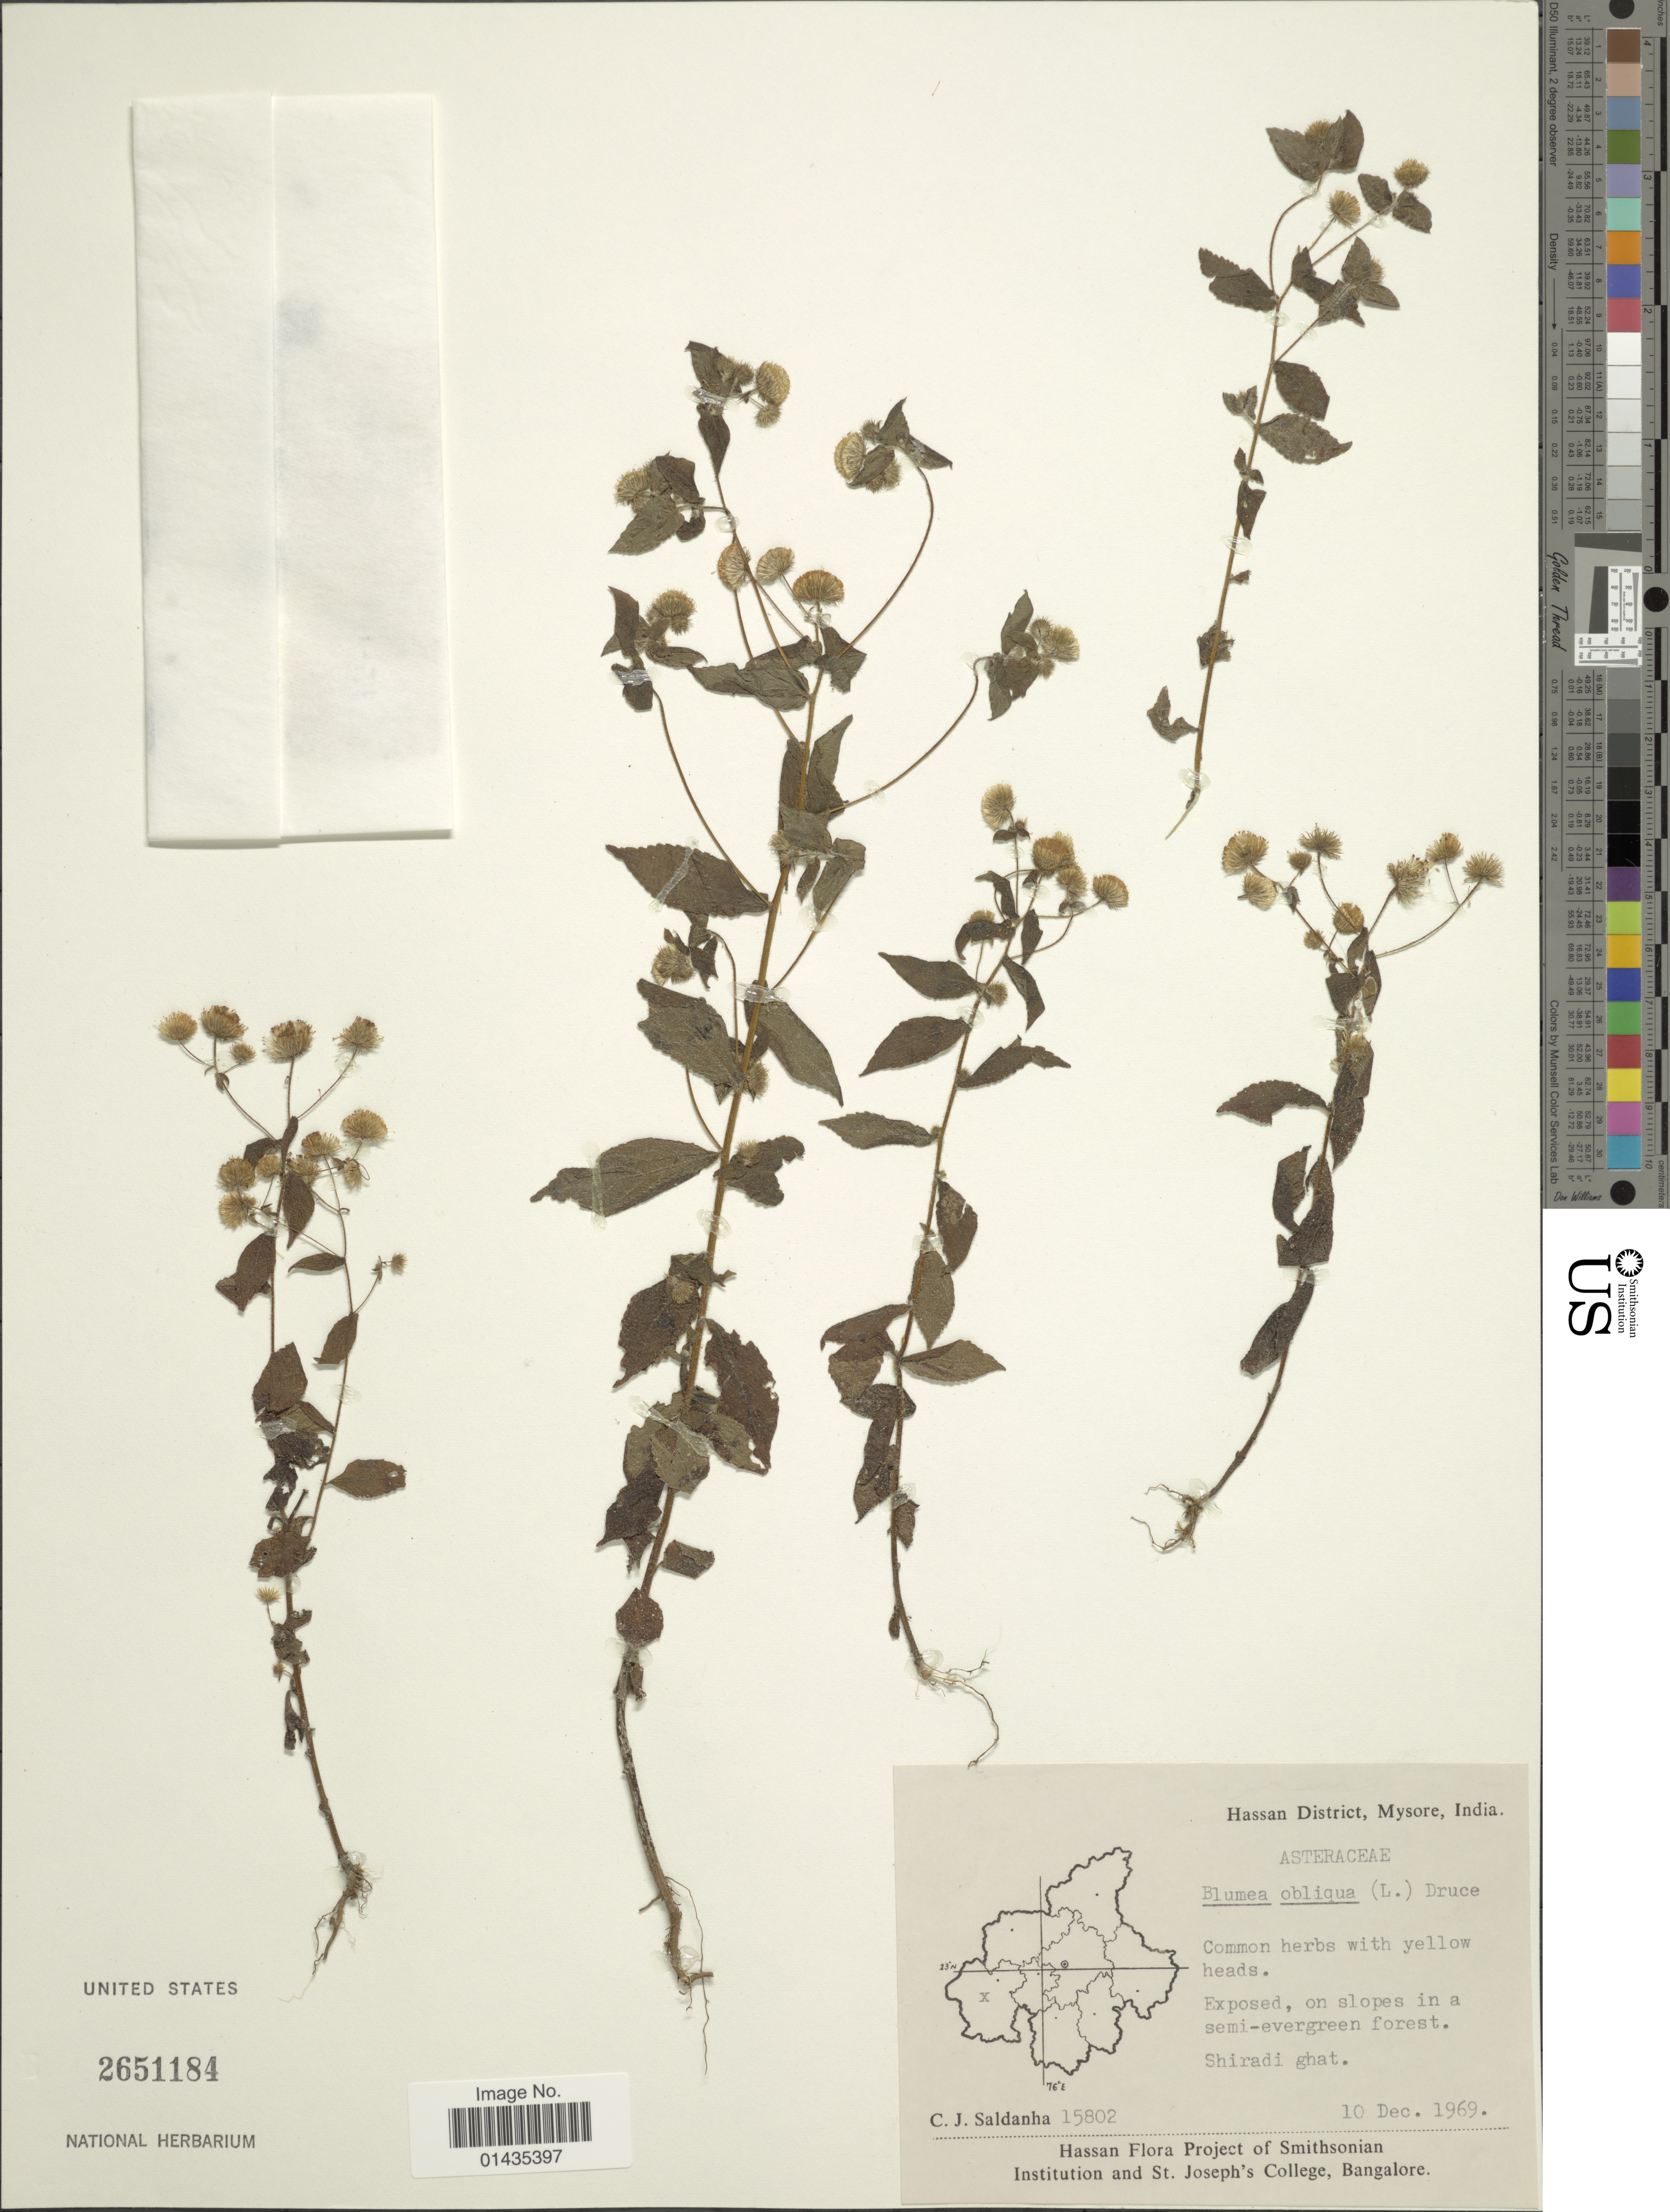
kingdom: Plantae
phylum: Tracheophyta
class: Magnoliopsida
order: Asterales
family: Asteraceae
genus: Blumea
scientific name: Blumea obliqua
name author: (L.) Druce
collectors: C. J. Saldanha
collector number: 15802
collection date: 1969-12-10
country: India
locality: Hassan District, Mysore, Shiradi ghat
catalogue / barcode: US 2651184